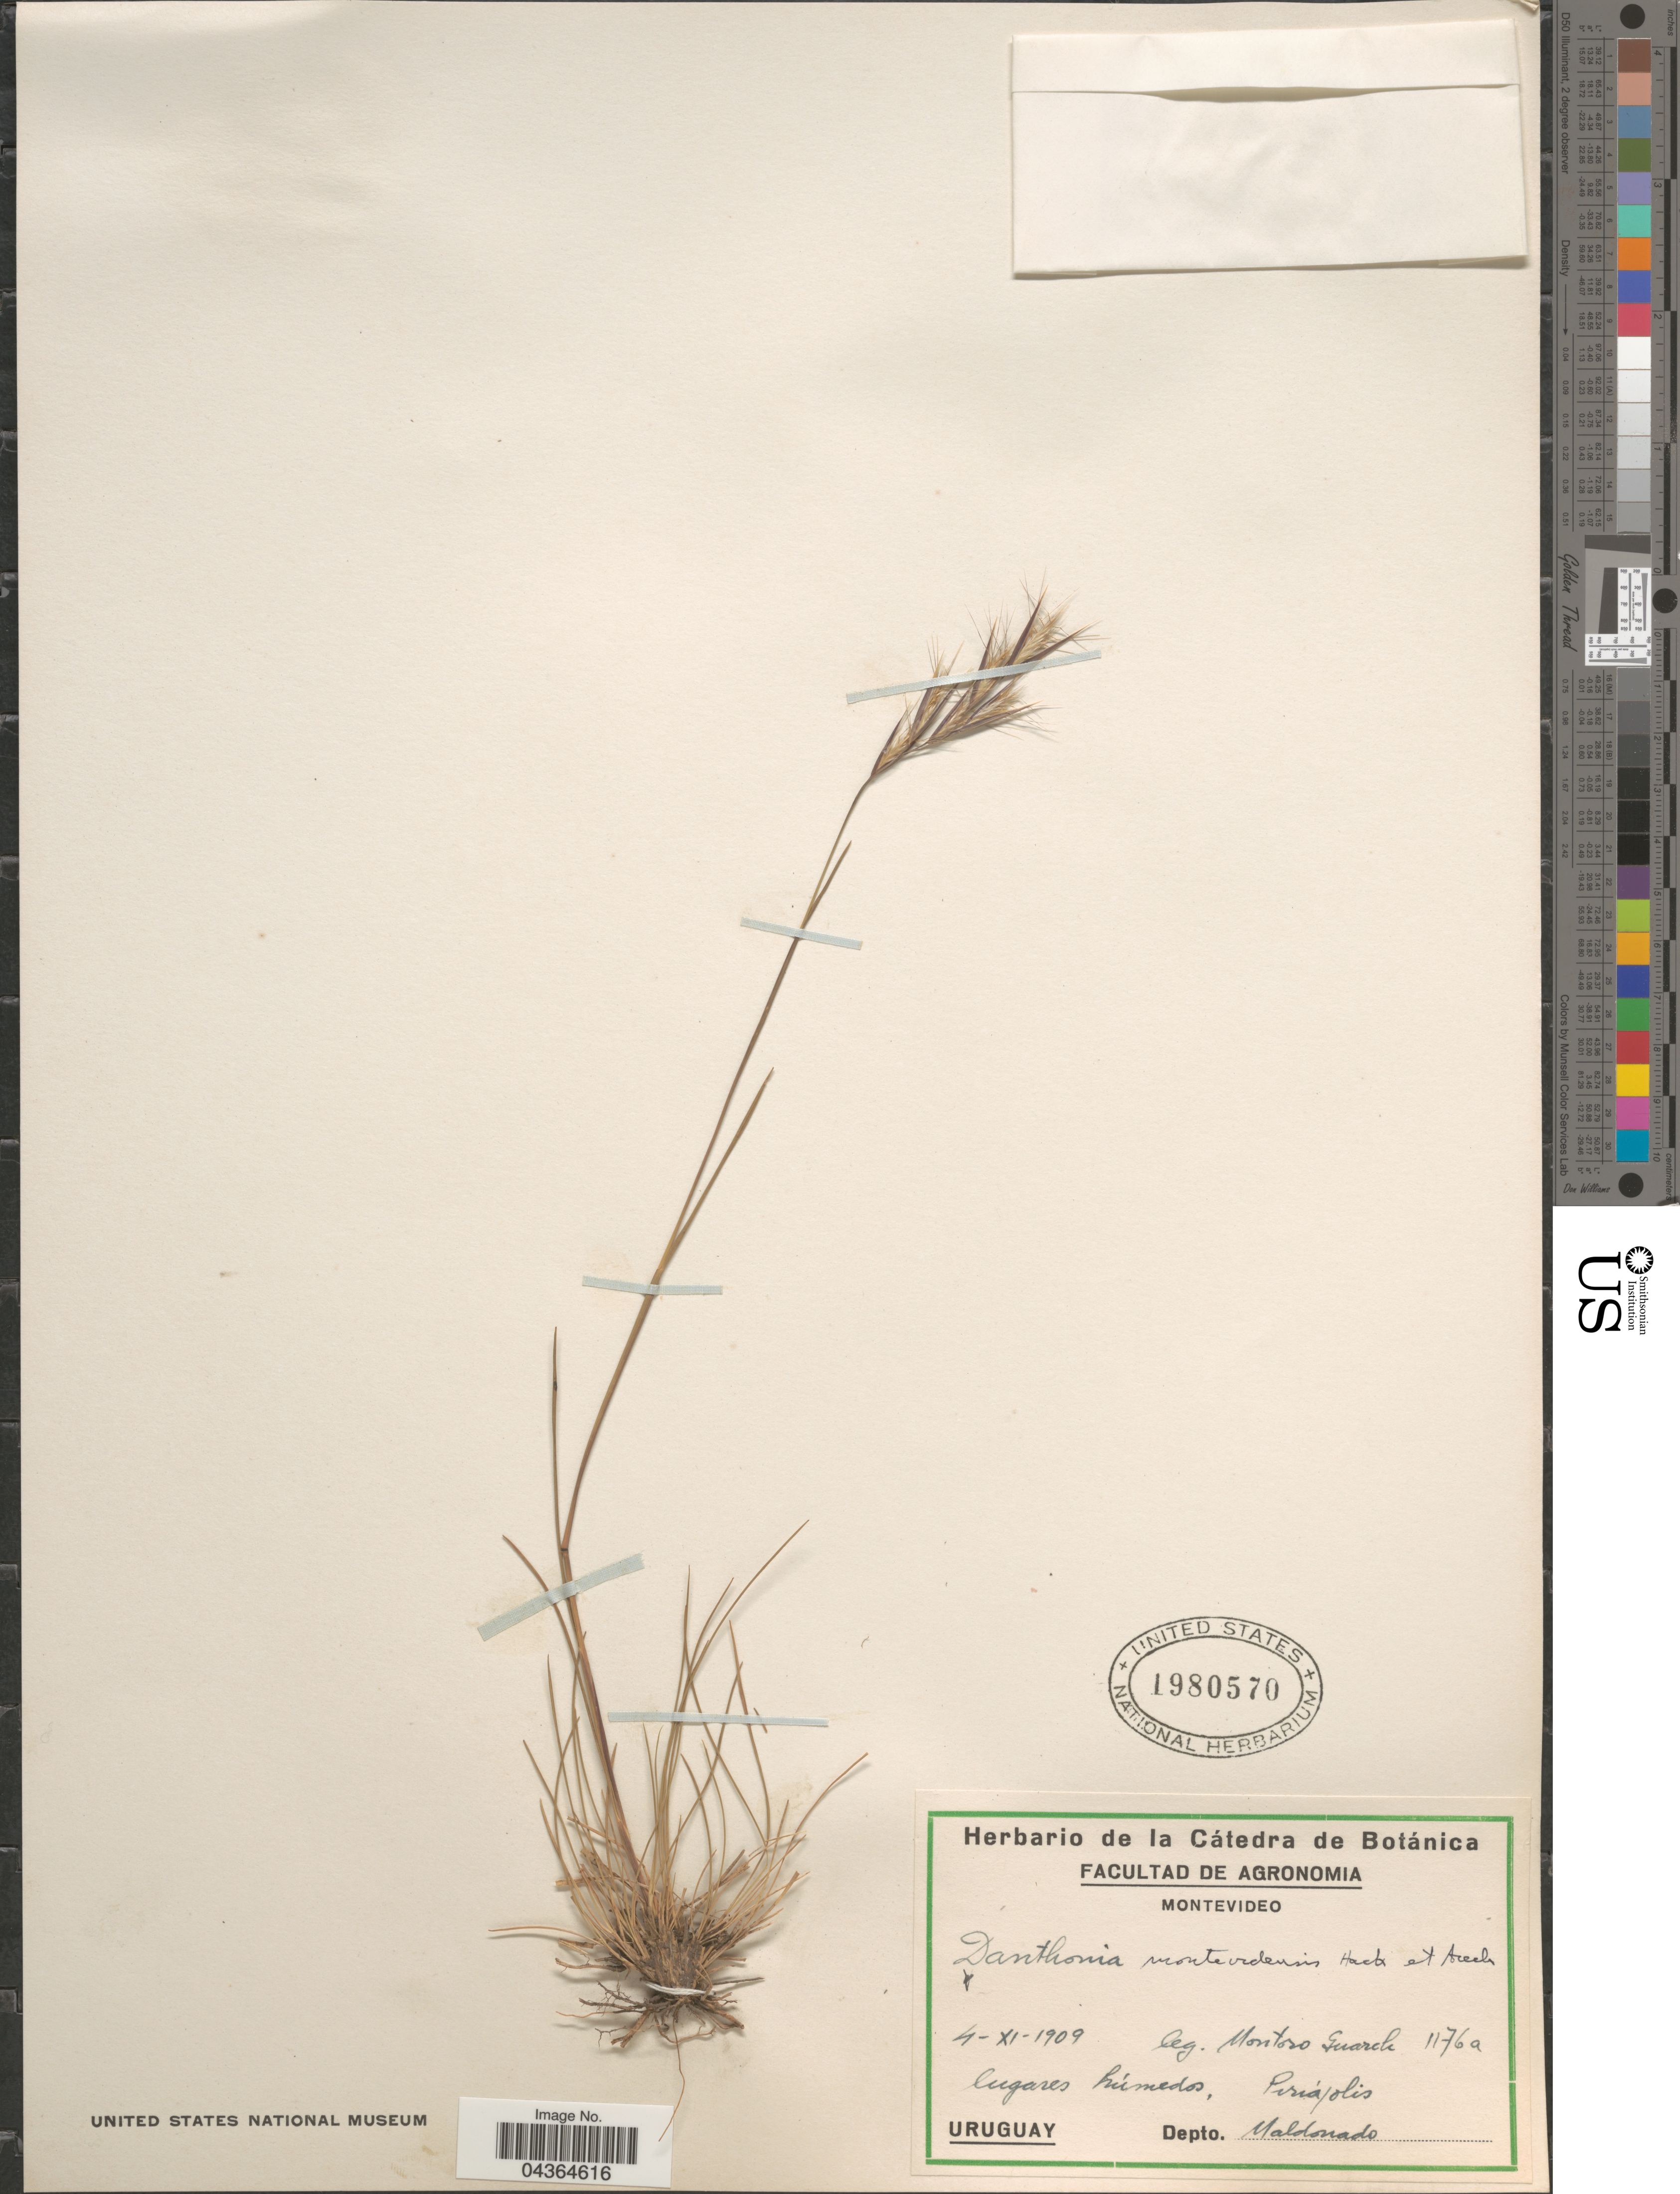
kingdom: Plantae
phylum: Tracheophyta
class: Liliopsida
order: Poales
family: Poaceae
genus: Danthonia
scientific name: Danthonia montevidensis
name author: (Hack.) Arechav.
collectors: A. Guarch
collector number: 1176a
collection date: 1909-11-04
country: Uruguay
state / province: Maldonado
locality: Lugares húmedos, Pirìapolis. Depto. Maldonado.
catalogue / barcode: US 1980570